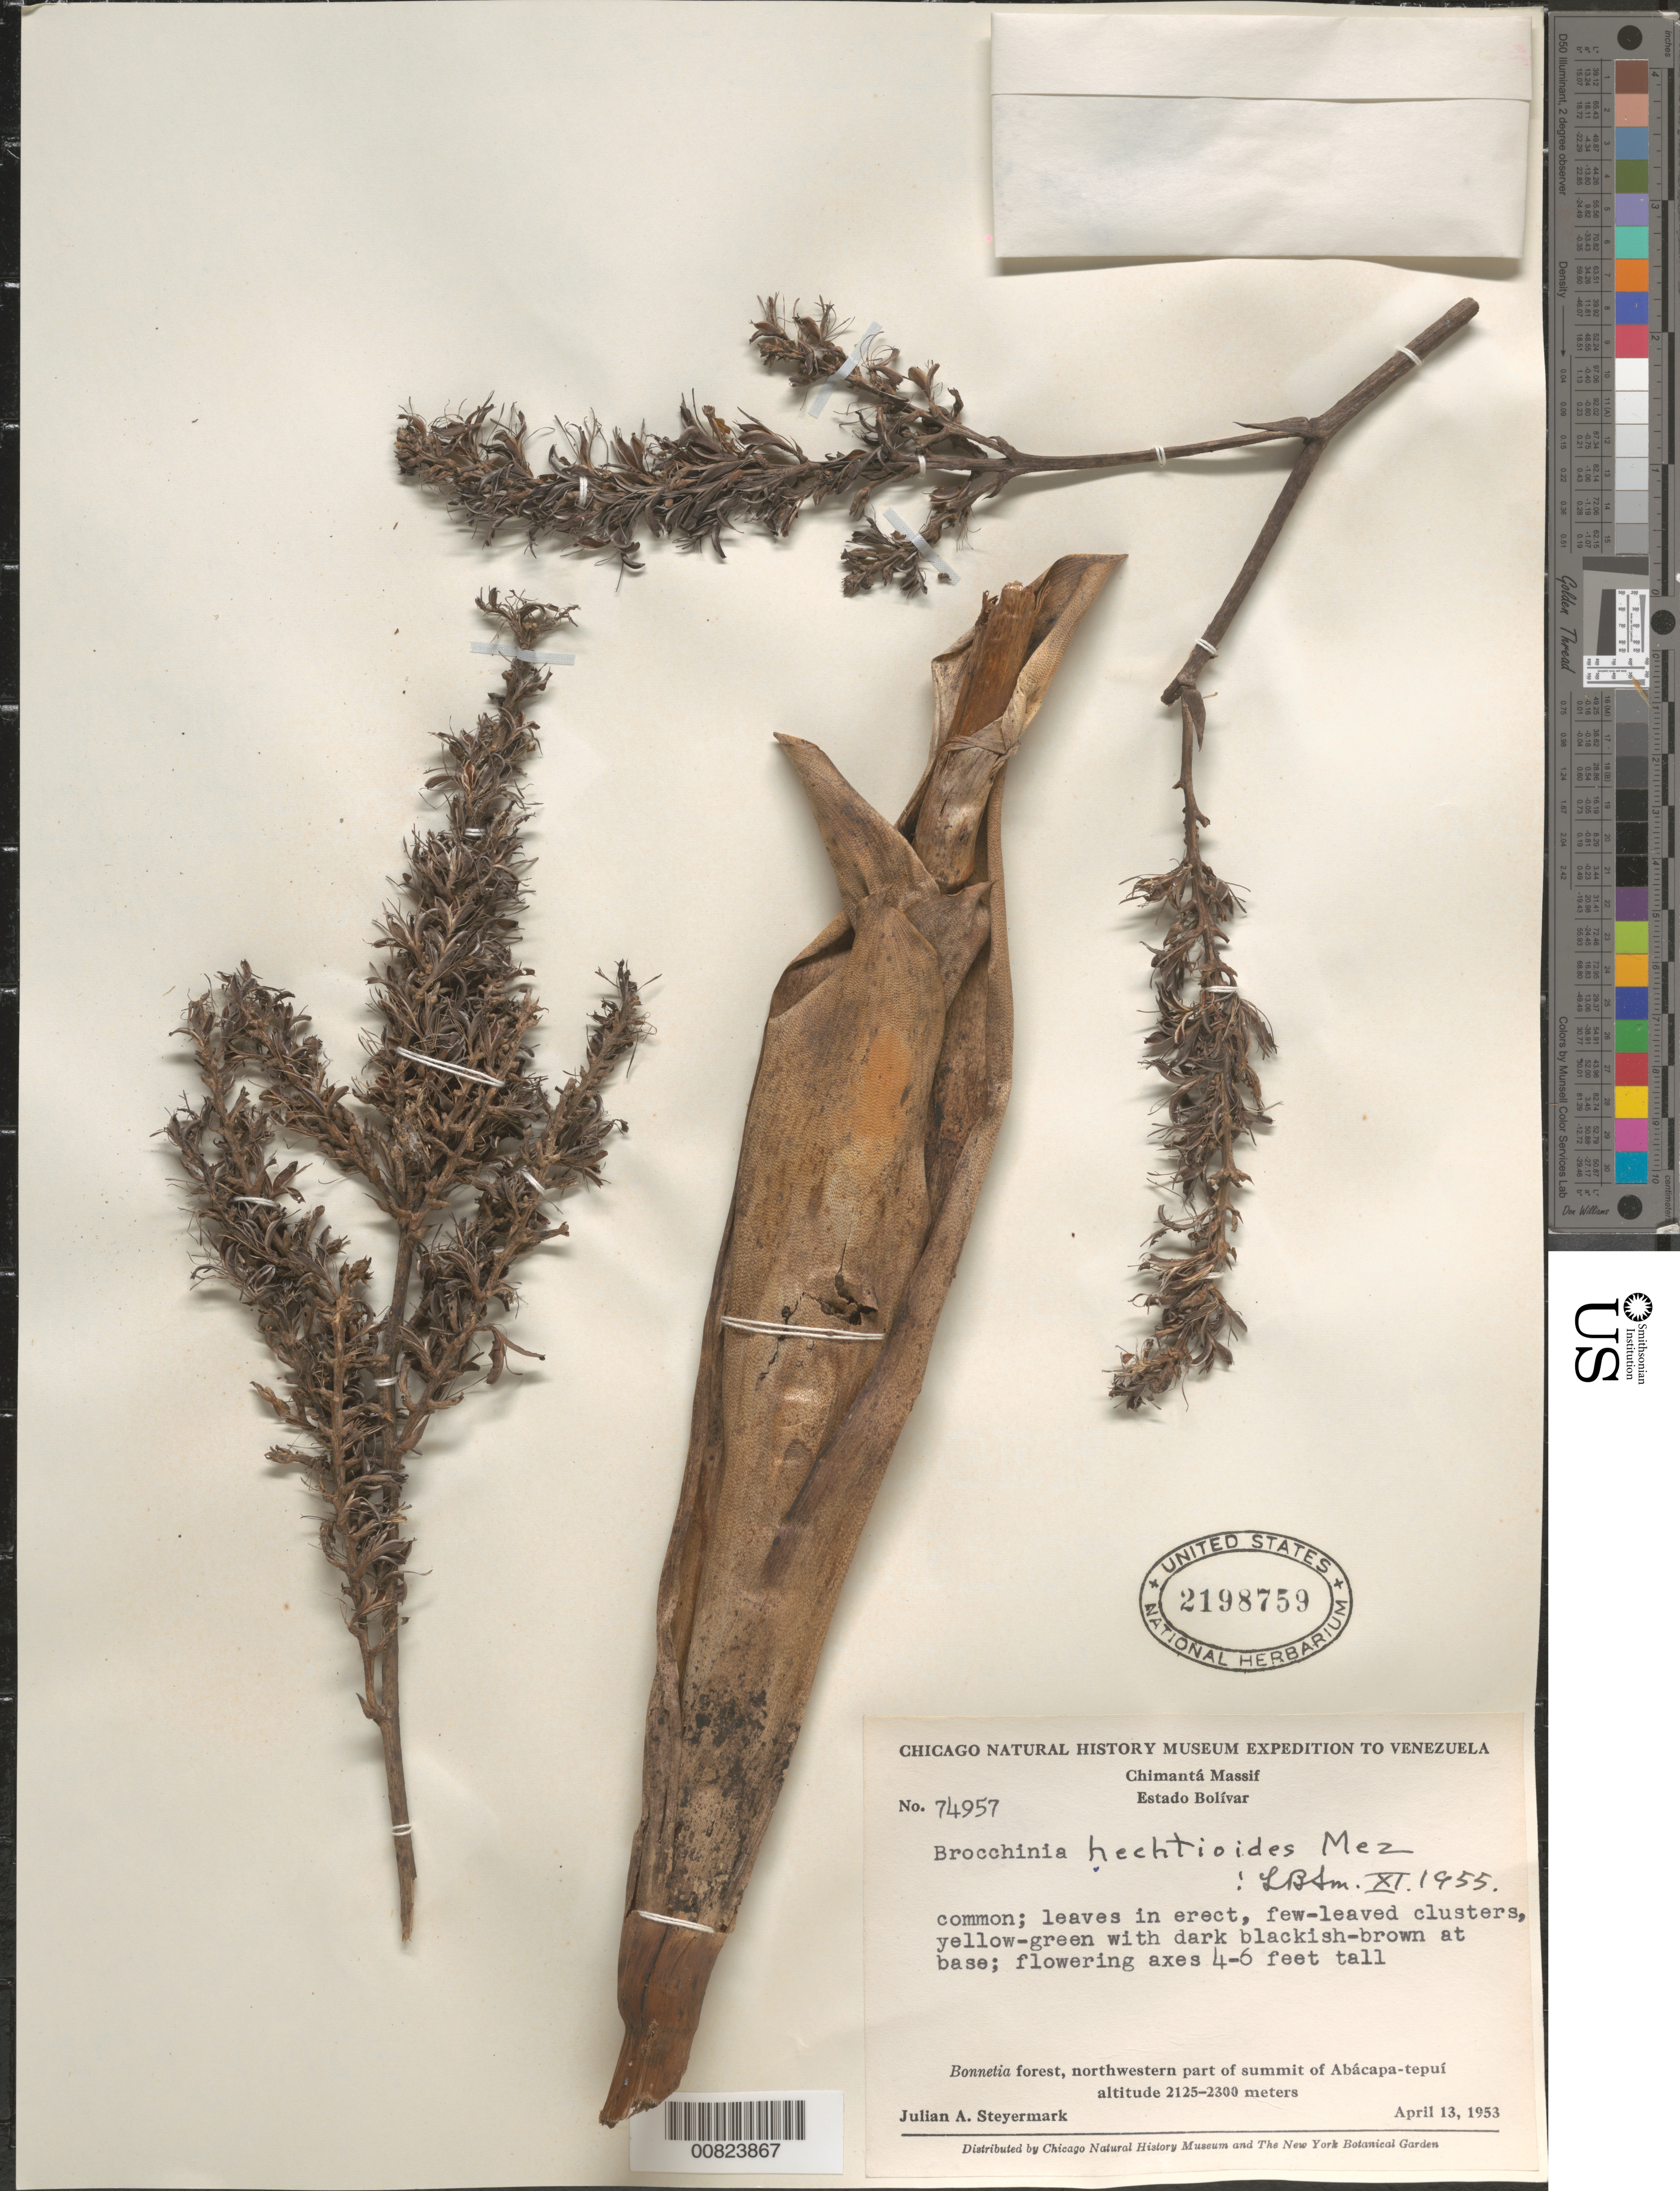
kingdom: Plantae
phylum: Tracheophyta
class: Liliopsida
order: Poales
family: Bromeliaceae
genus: Brocchinia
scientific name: Brocchinia hechtioides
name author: Mez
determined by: Smith, Lyman B., (US), NMNH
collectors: J. Steyermark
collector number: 74957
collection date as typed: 13-Apr-53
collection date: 1953-04-13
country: Venezuela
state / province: Bolívar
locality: Chimantá Massif, Abácapa-tepuí, northwest summit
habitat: Bonnetia forest, NW part of summit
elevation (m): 2125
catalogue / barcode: US 2198759